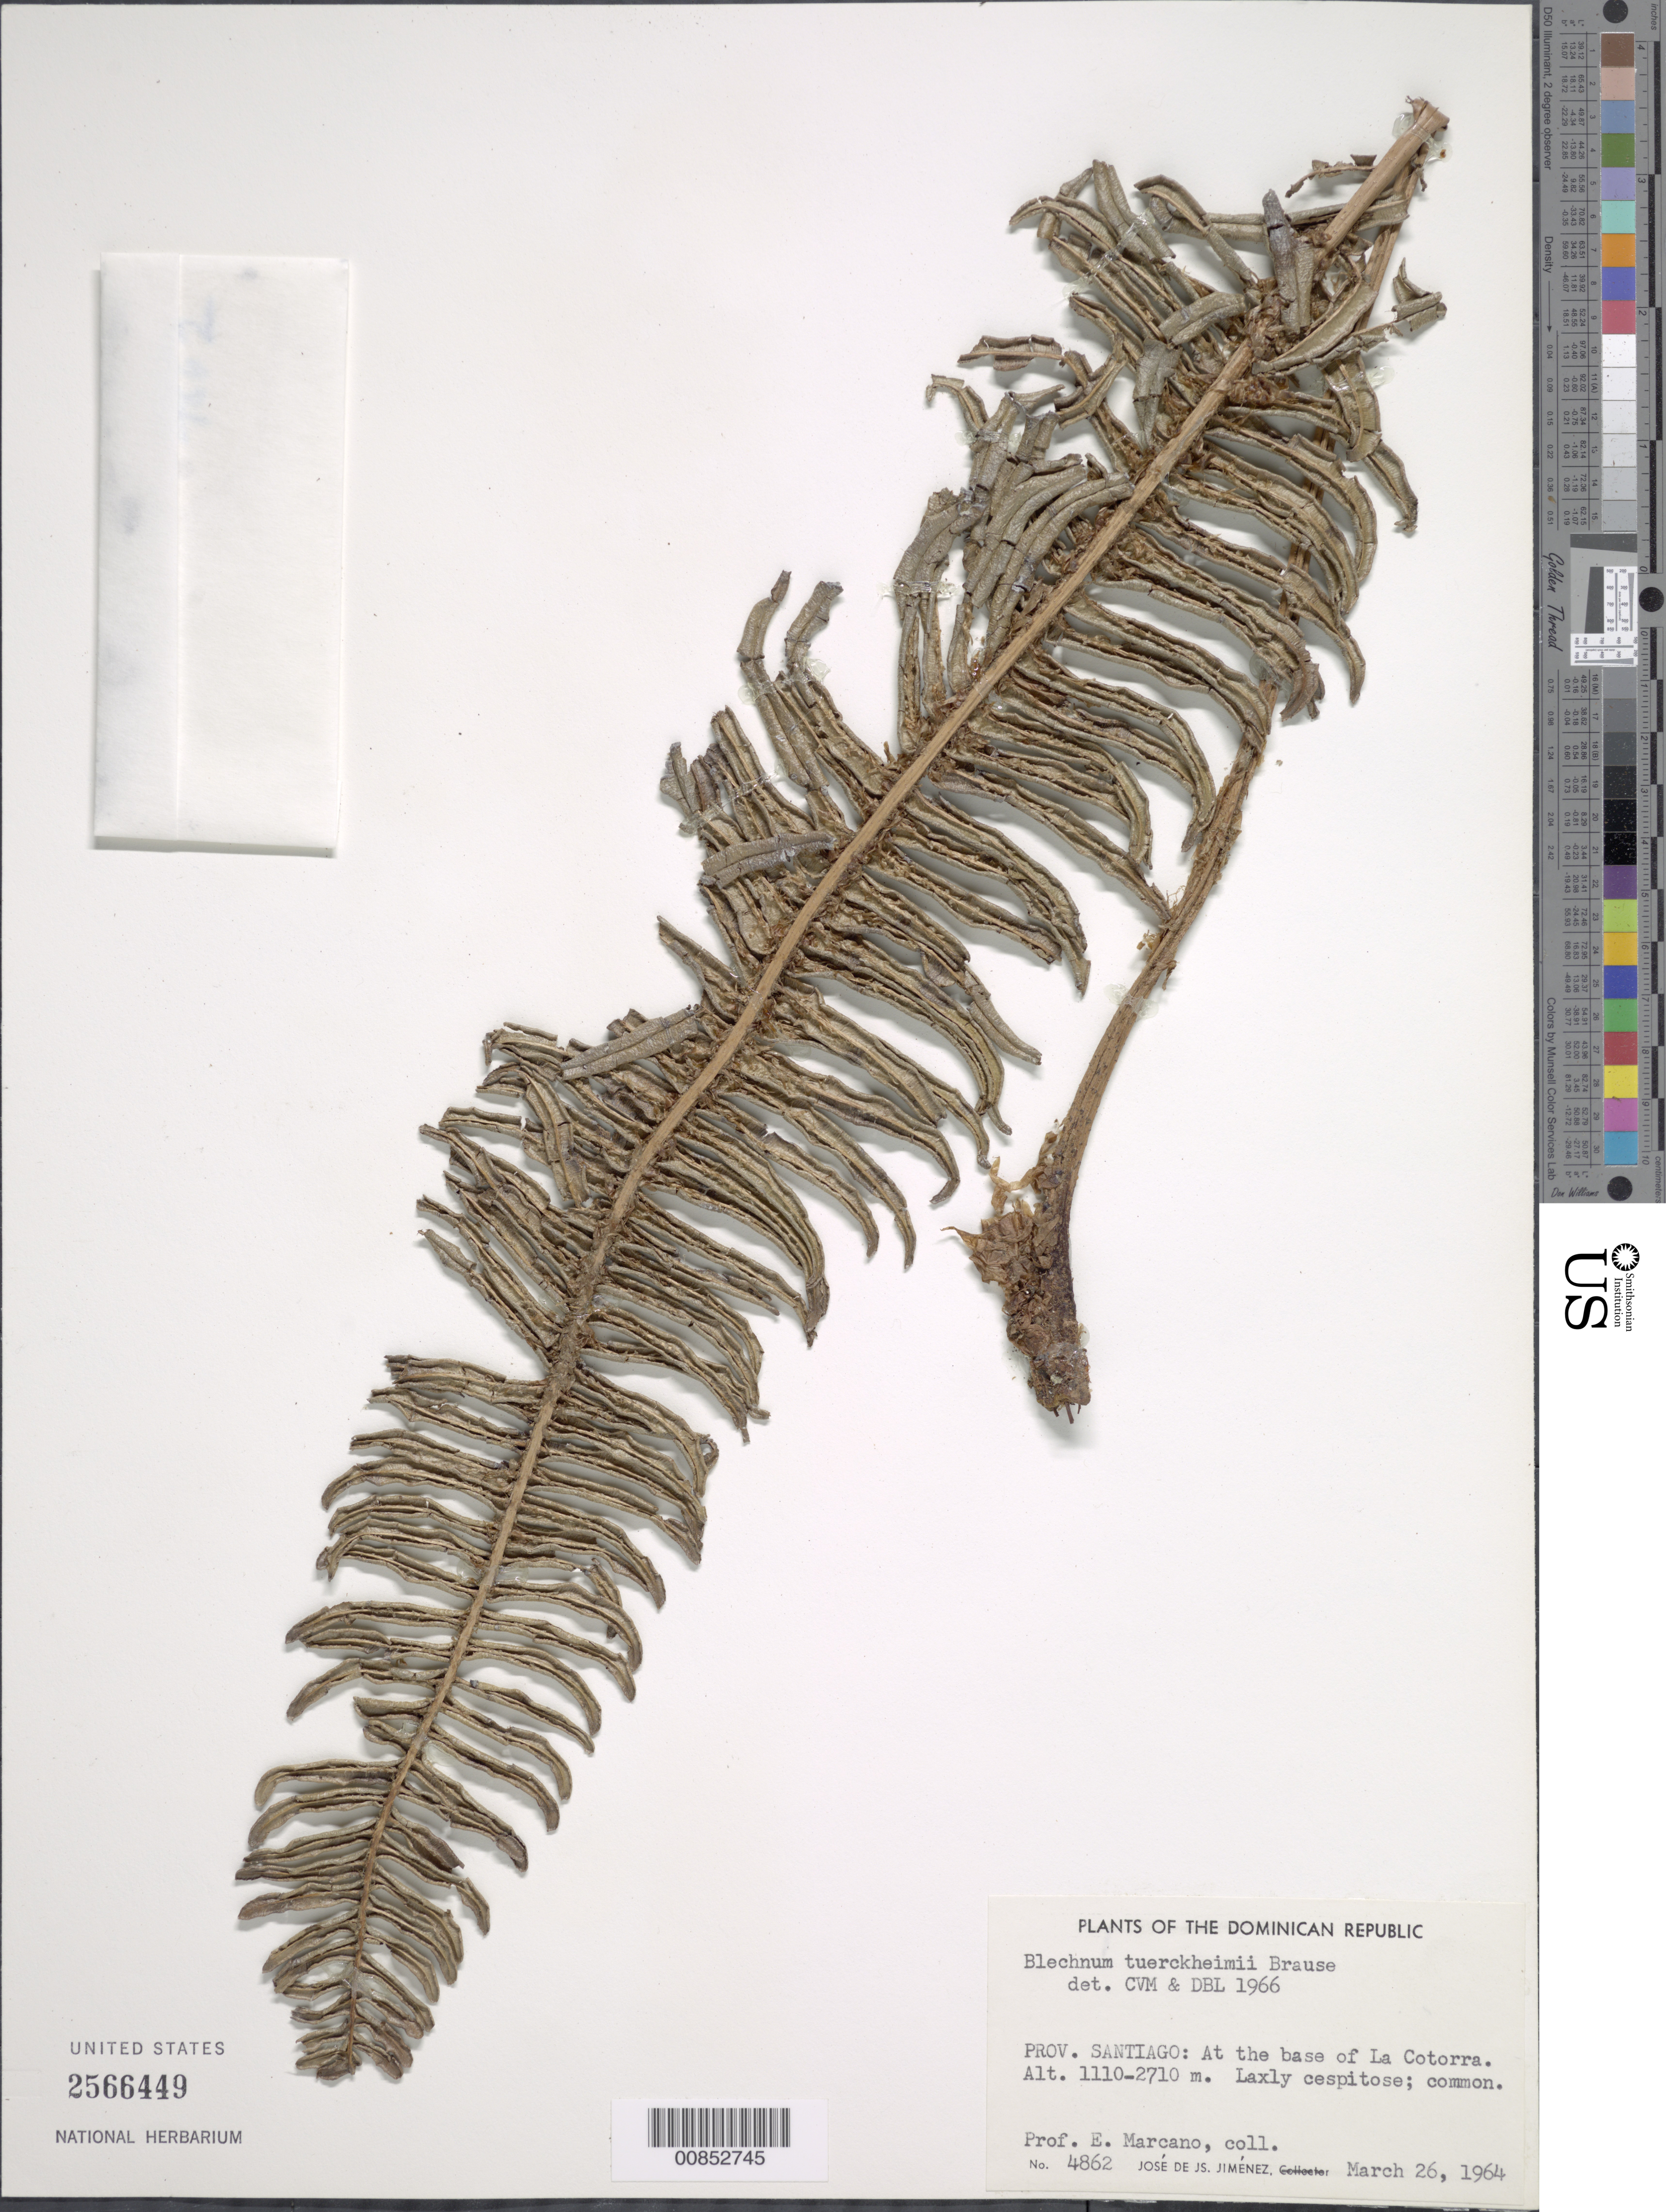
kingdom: Plantae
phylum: Tracheophyta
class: Polypodiopsida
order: Polypodiales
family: Blechnaceae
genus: Blechnum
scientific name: Blechnum tuerckheimii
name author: Brause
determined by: Morton, C. V.; Lellinger, D. B.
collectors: E. J. Marcano F. & J. J. Jiménez Almonte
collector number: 4862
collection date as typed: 26 Mar 1964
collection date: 1964-03-26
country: Dominican Republic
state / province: Santiago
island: Hispaniola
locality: La Cotorra, at base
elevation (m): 338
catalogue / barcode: US 2566449